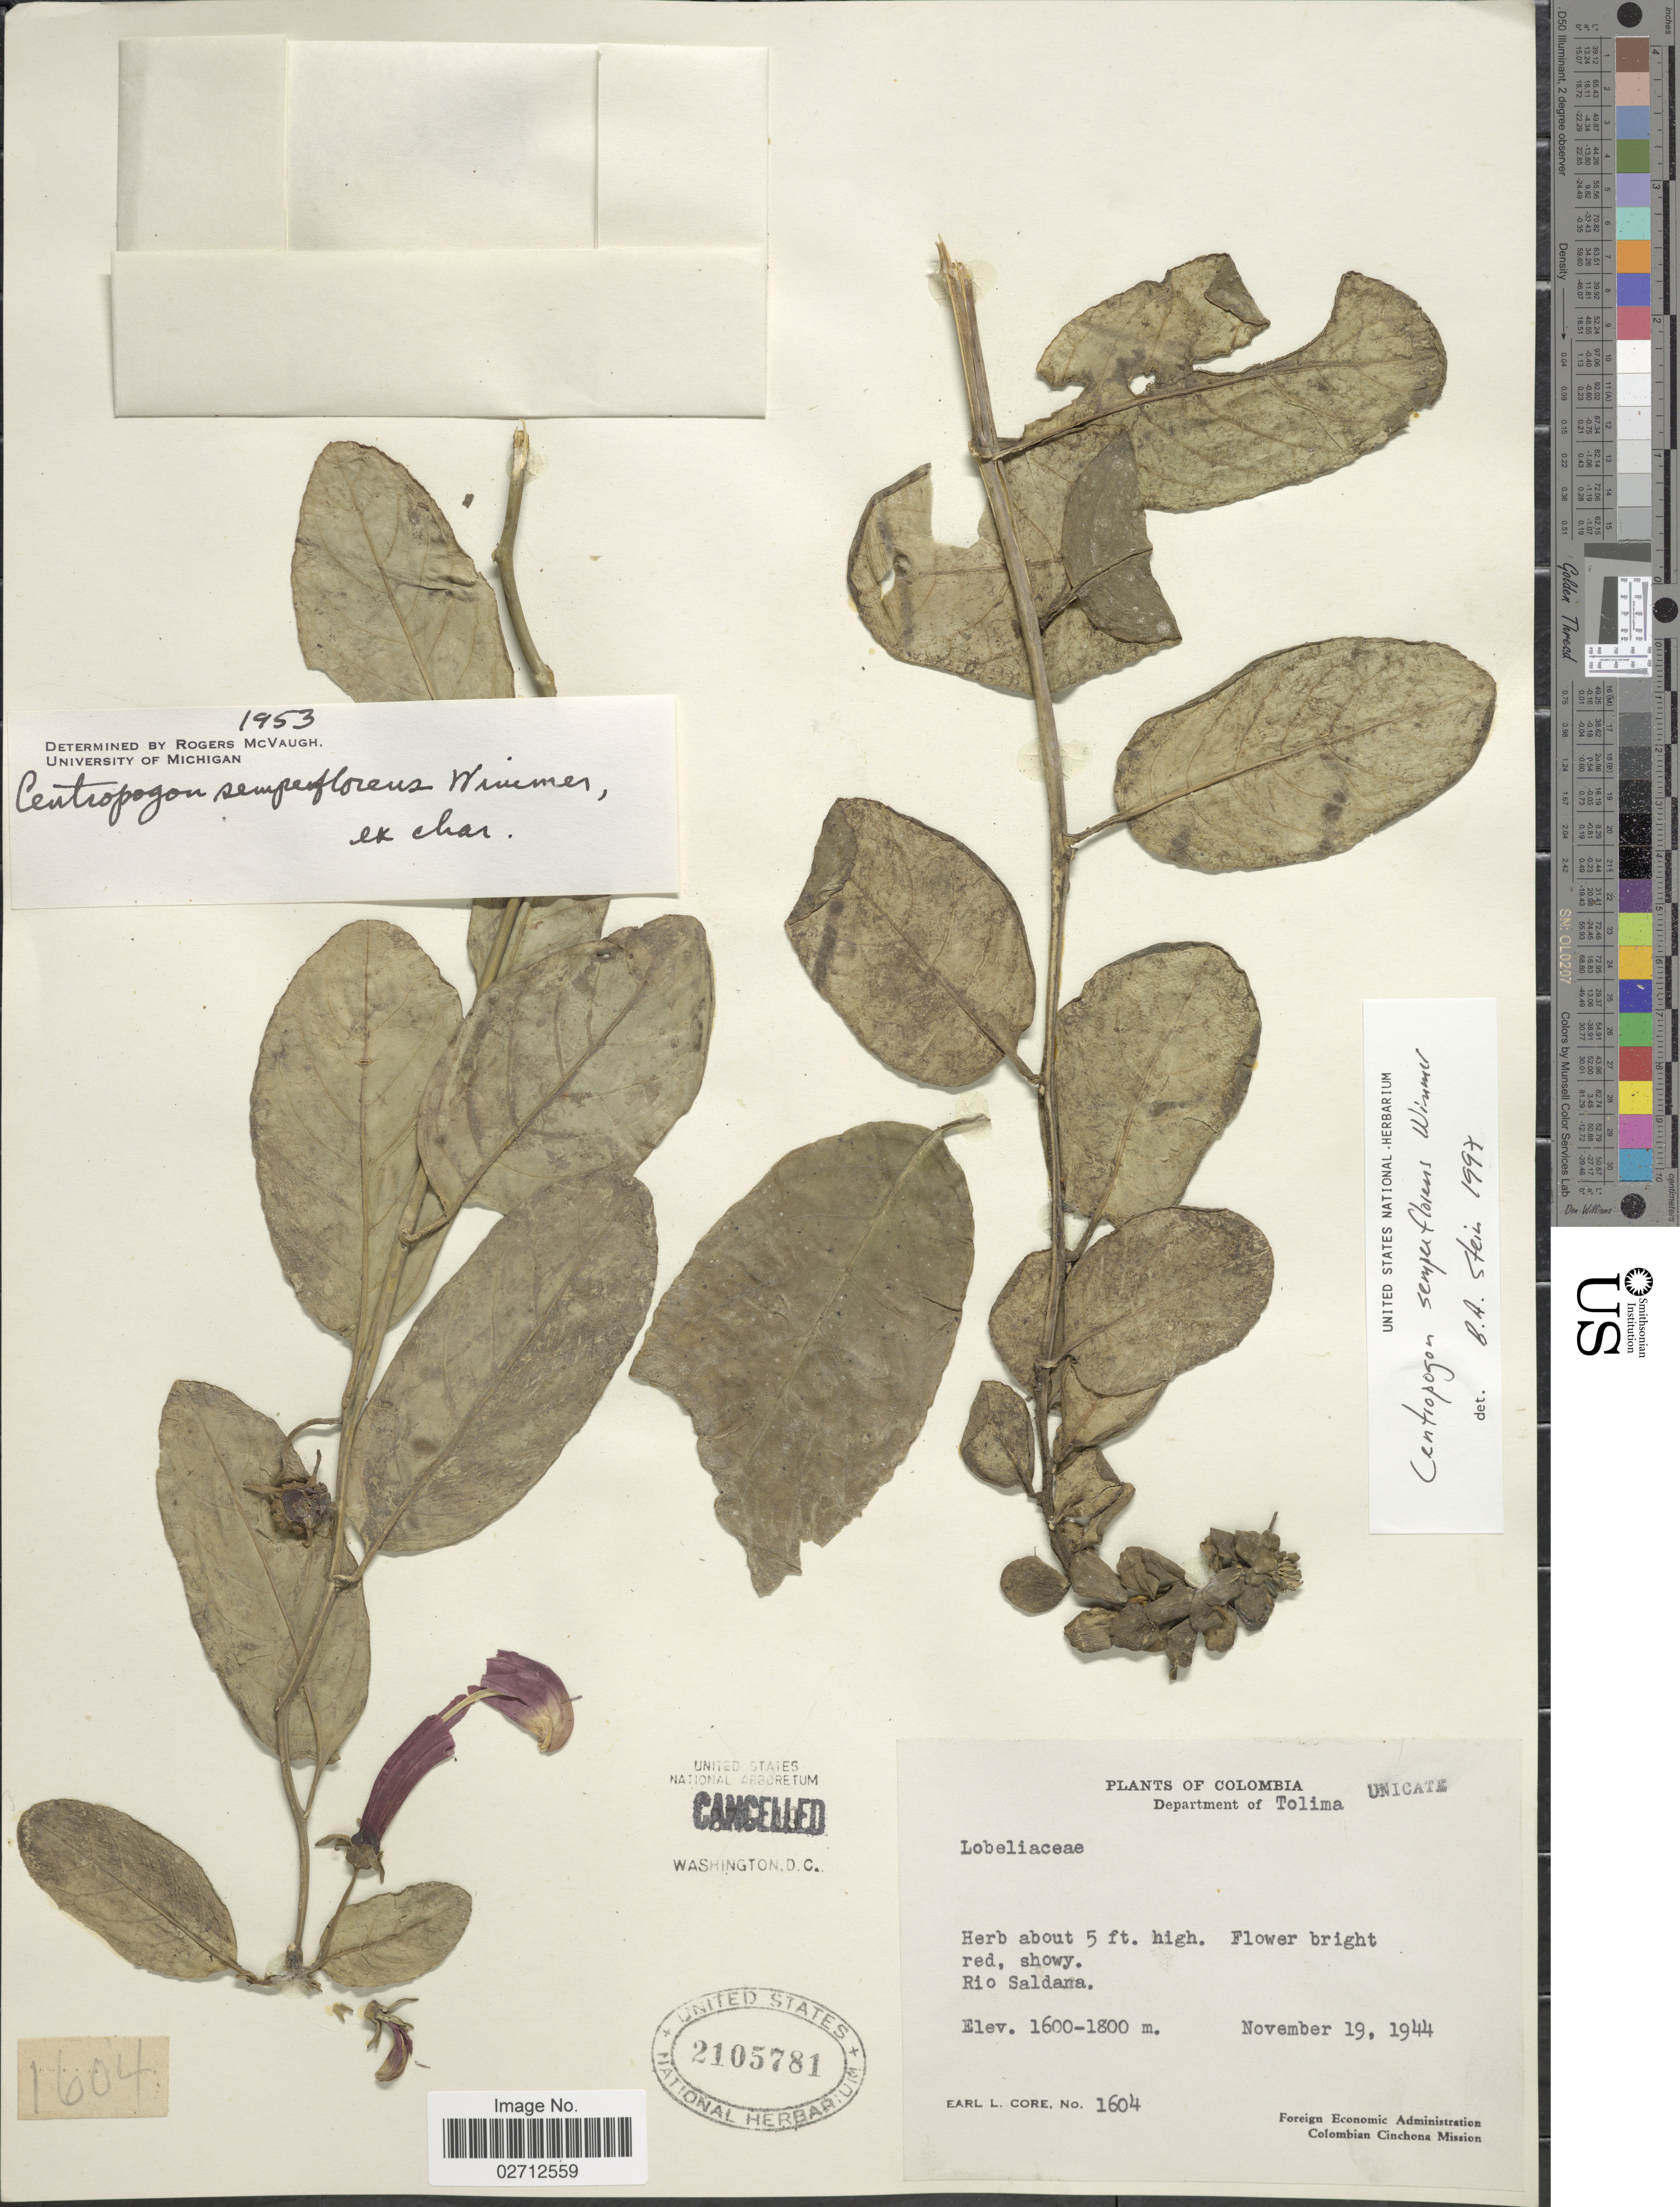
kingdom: Plantae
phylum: Tracheophyta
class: Magnoliopsida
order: Asterales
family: Campanulaceae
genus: Centropogon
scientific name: Centropogon semperflorens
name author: E. Wimm.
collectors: E. L. Core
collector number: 1604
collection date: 1944-11-19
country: Colombia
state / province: Tolima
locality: Department of Tolima, Rio Saldana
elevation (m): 1600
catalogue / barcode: US 2105781